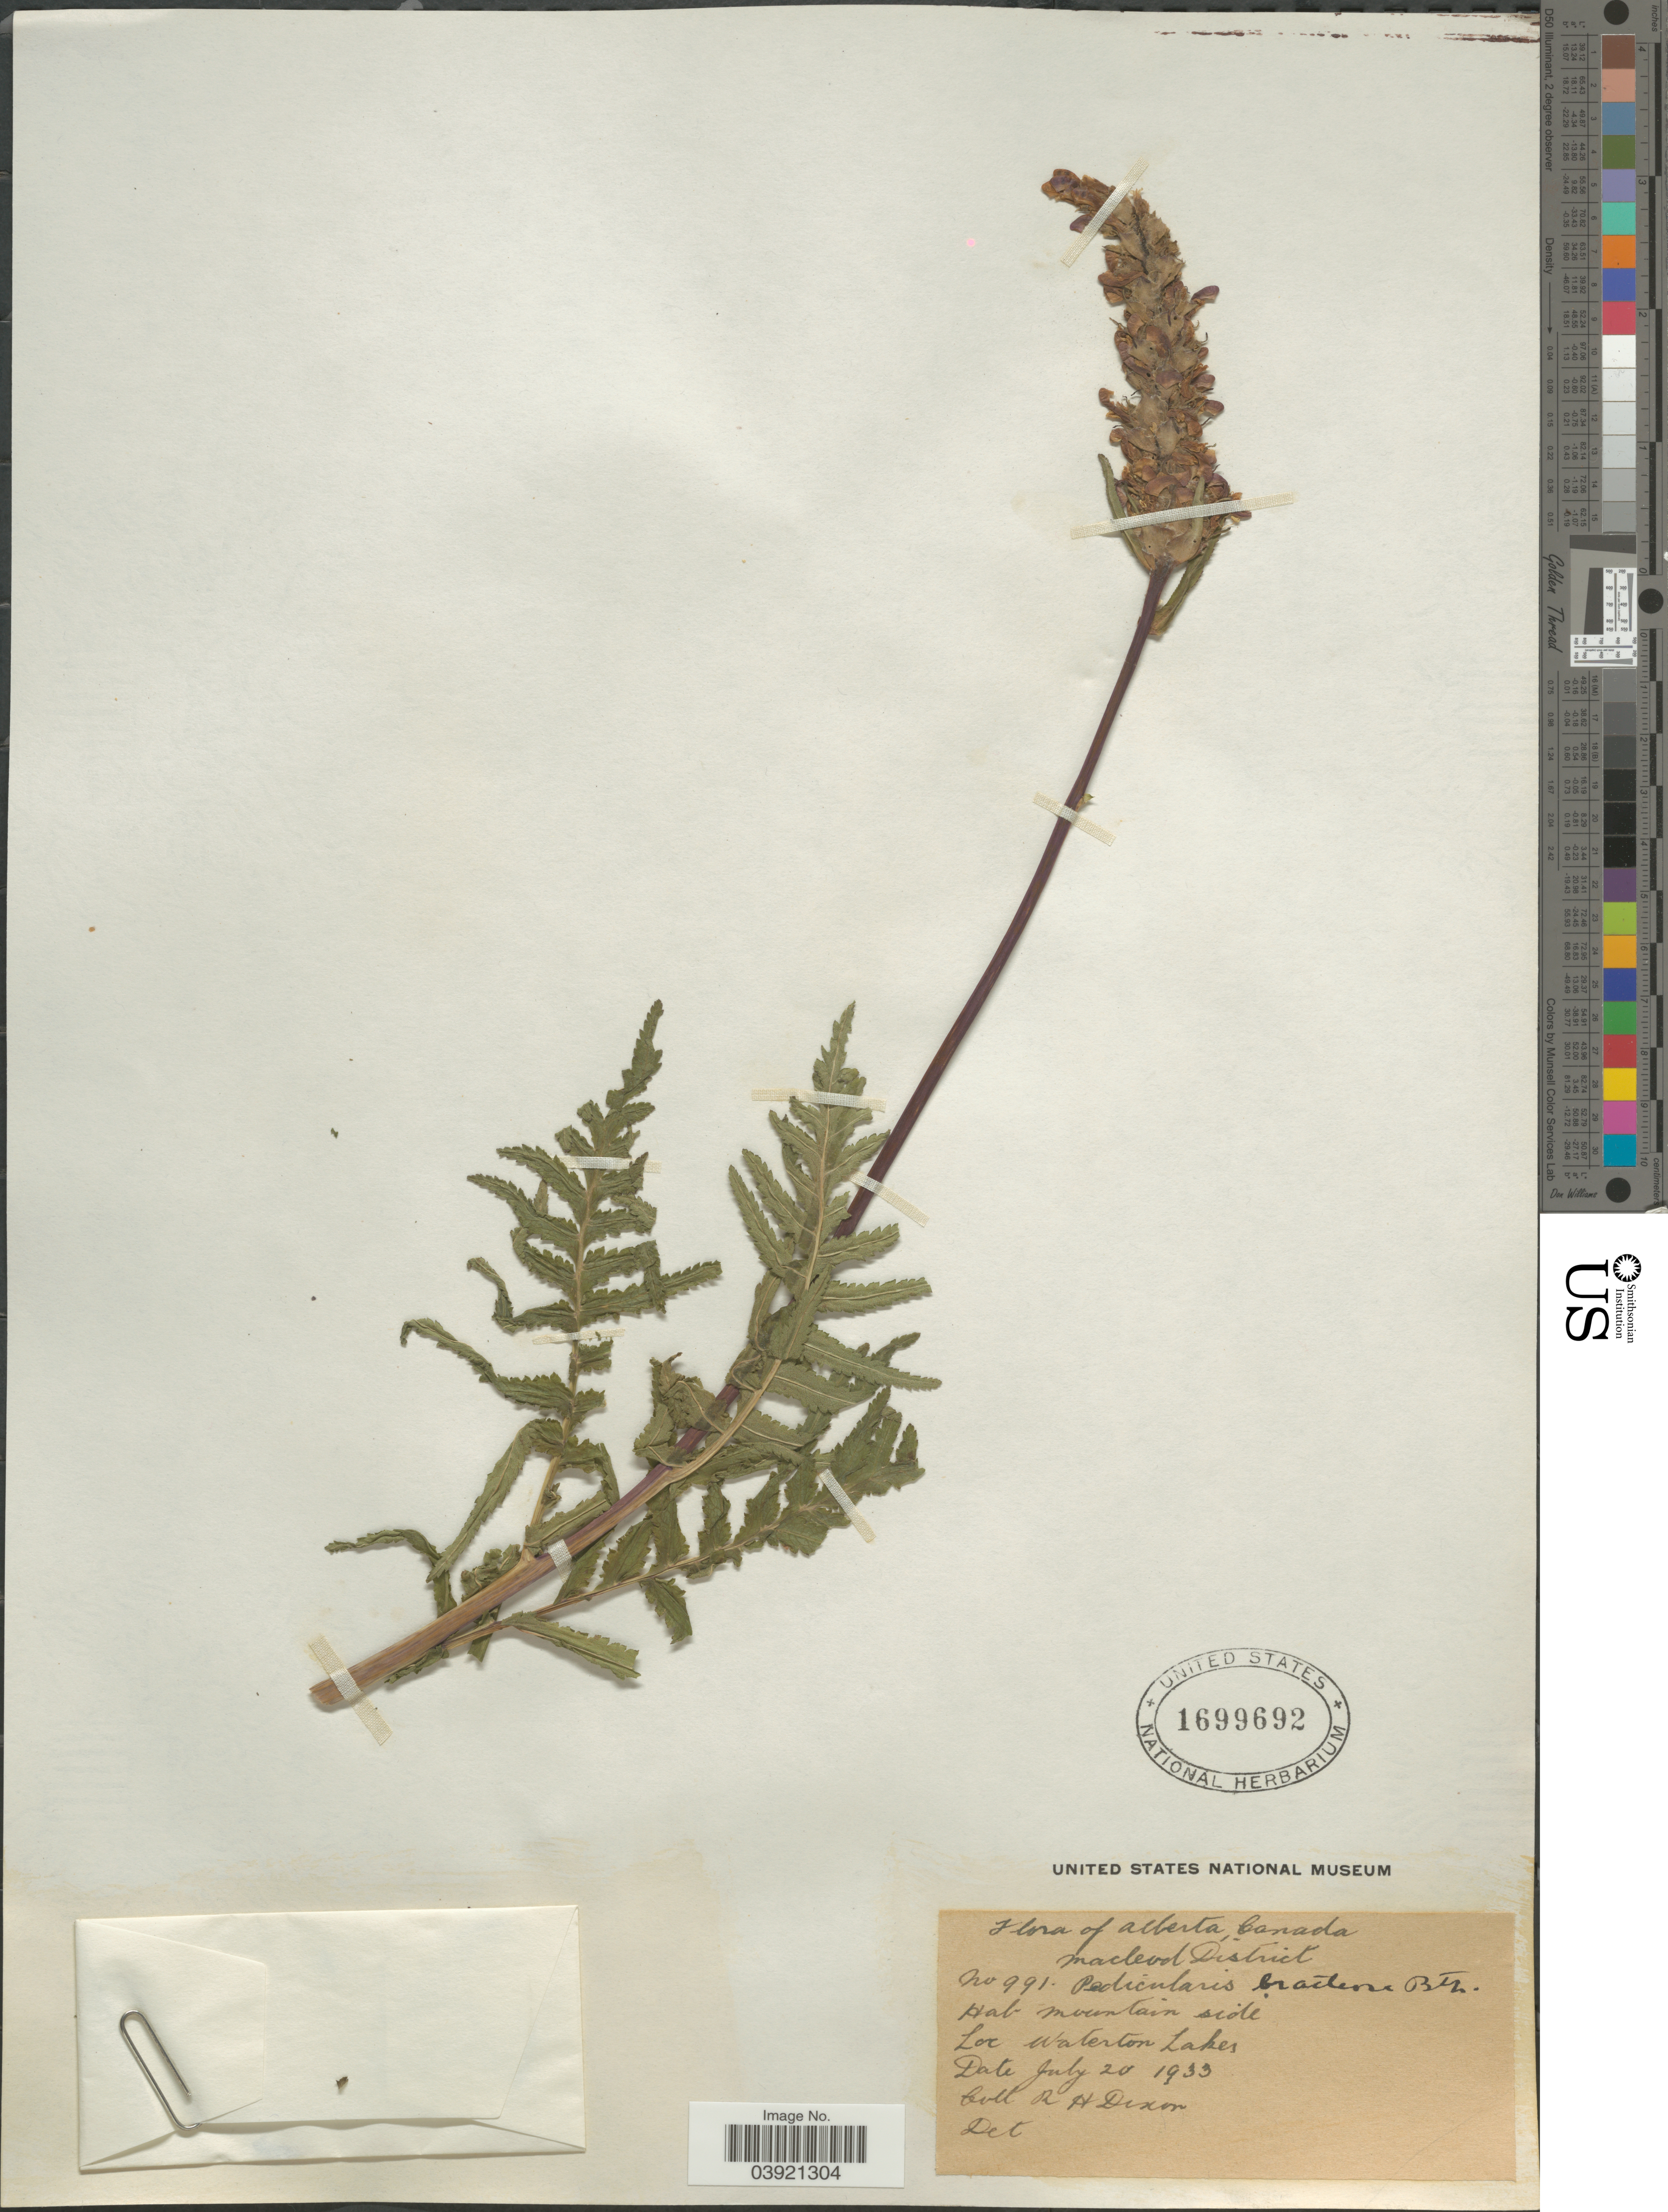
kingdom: Plantae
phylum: Tracheophyta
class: Magnoliopsida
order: Lamiales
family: Orobanchaceae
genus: Pedicularis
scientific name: Pedicularis bracteosa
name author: Benth.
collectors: R. H. Dixon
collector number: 991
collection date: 1933-07-20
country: Canada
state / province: Alberta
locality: Macleod District. Mountain side. Waterton Lakes.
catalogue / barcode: US 1699692